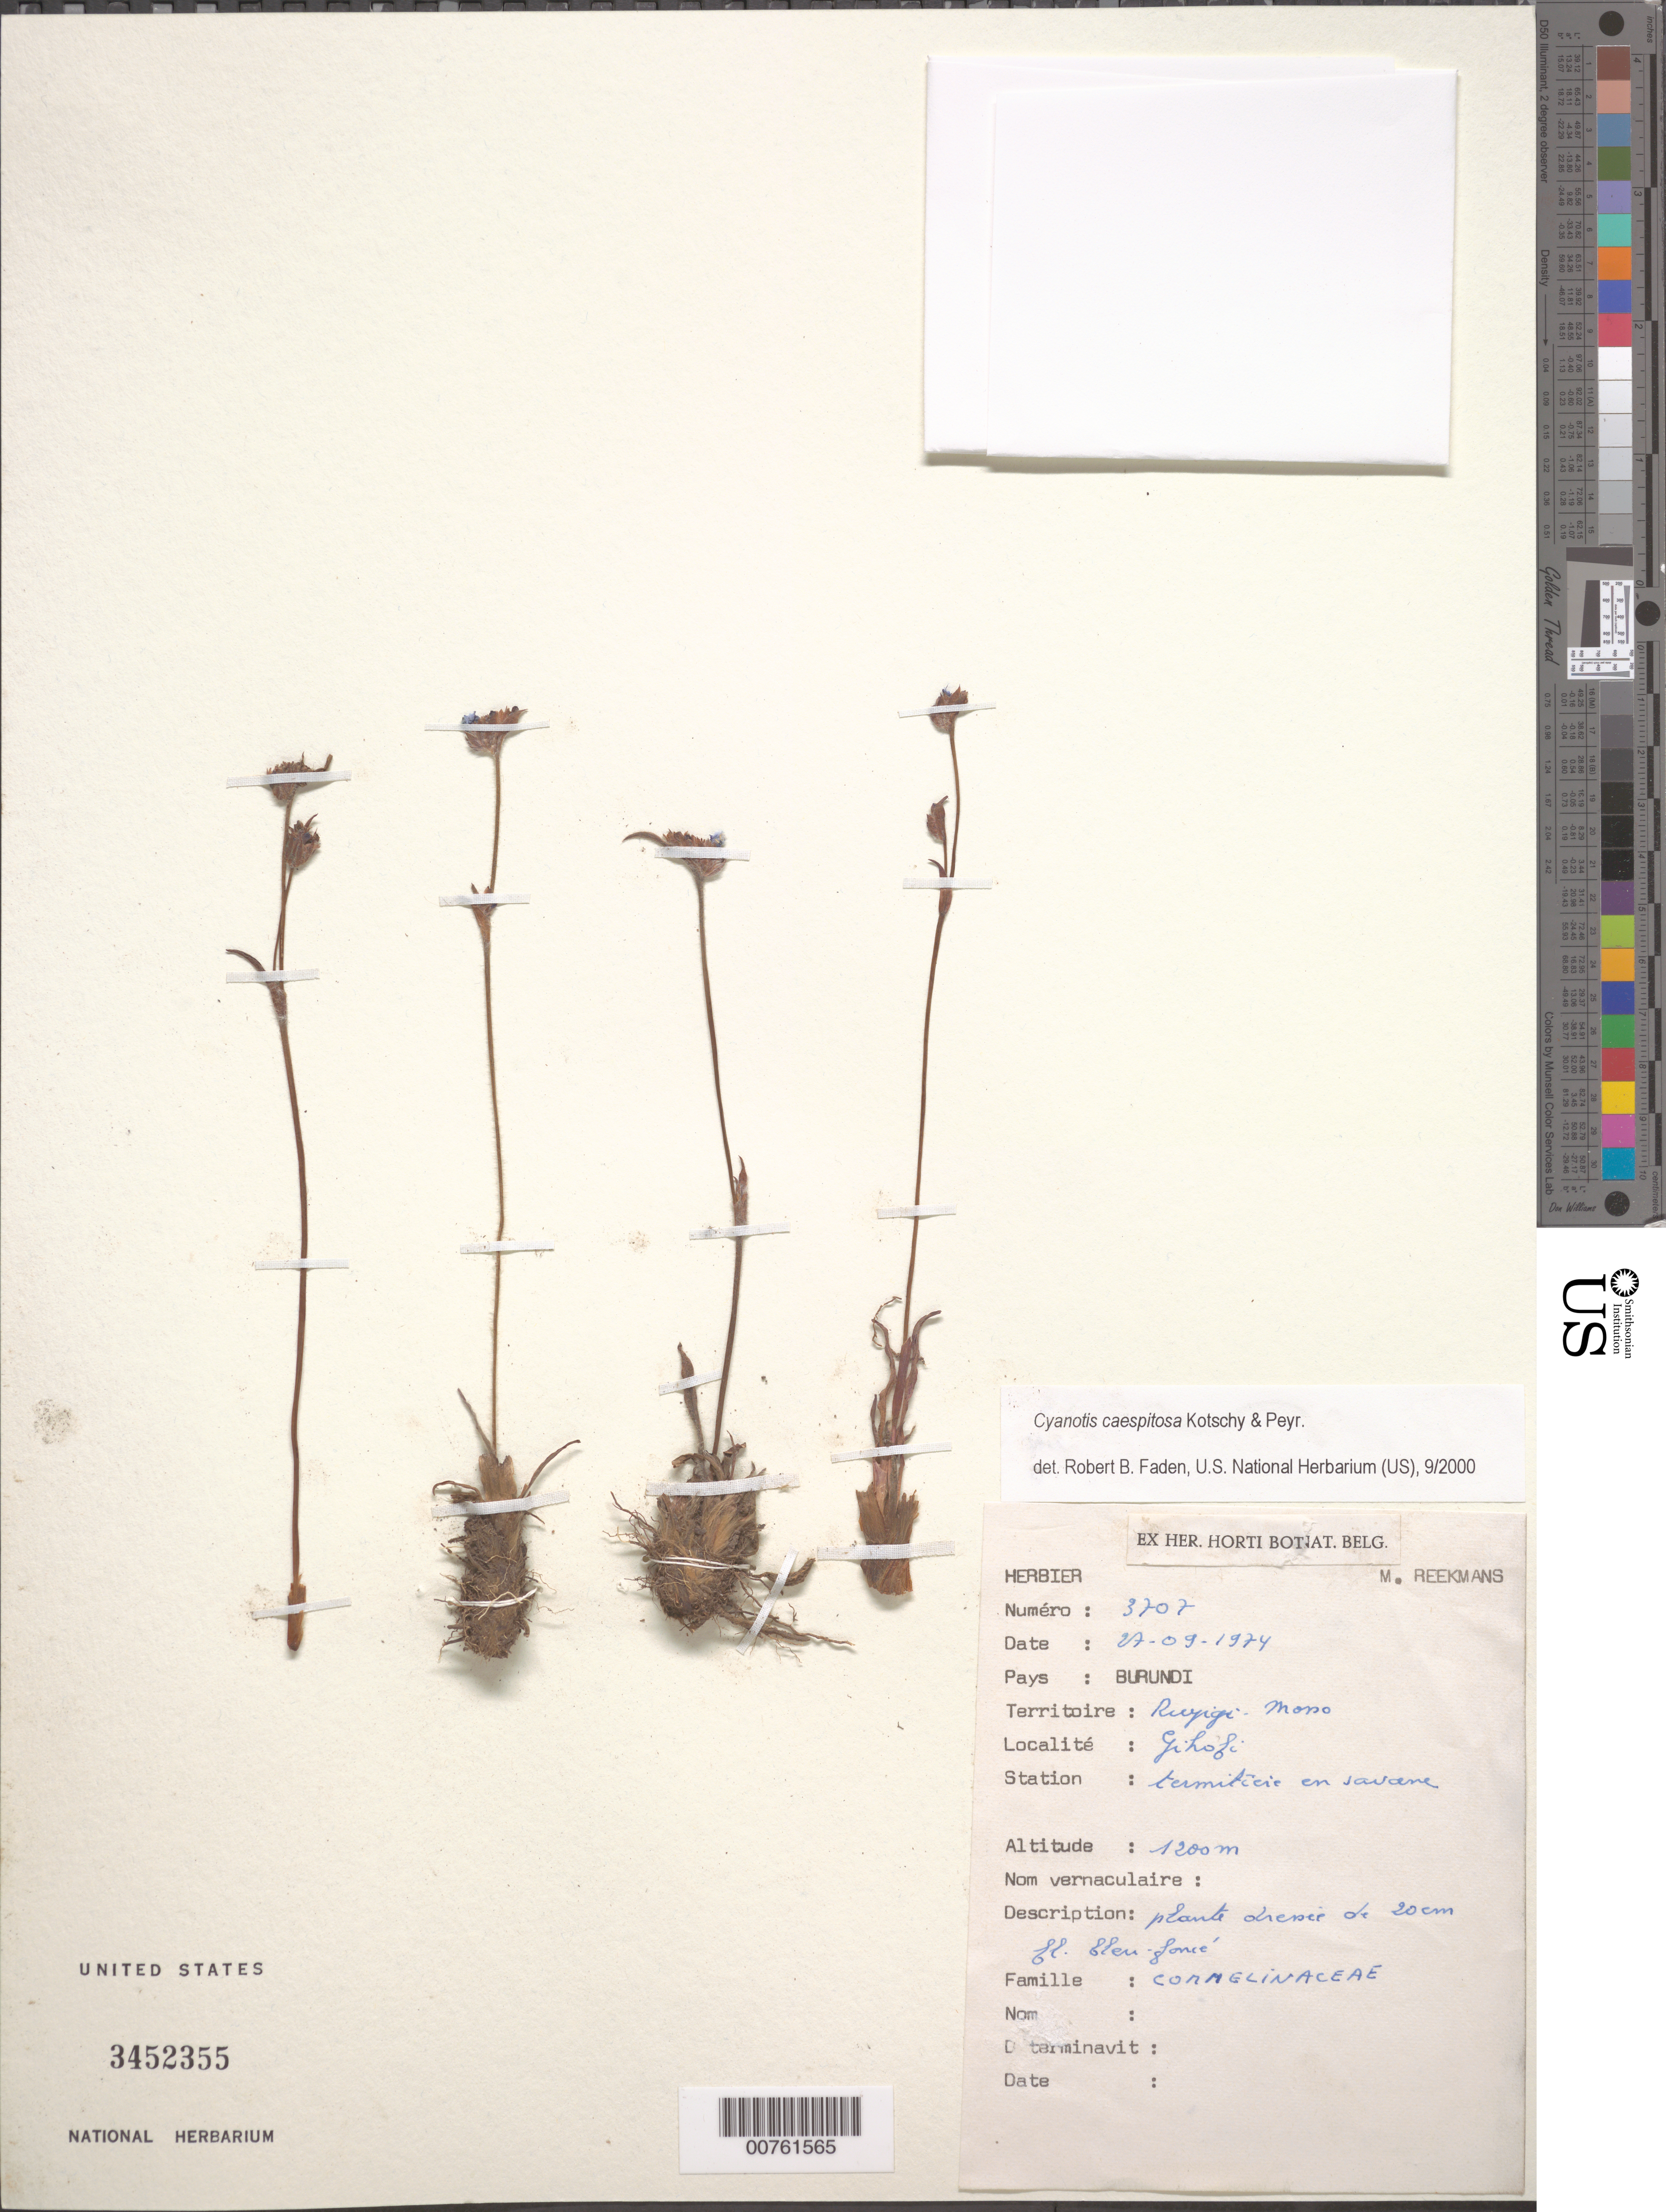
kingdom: Plantae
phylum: Tracheophyta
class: Liliopsida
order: Commelinales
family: Commelinaceae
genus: Cyanotis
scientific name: Cyanotis caespitosa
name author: Kotschy & Peyr.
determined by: Faden, Robert B., (US), Smithsonian Institution - National Museum of Natural History (UNITED STATES)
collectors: M. Reekmans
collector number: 3707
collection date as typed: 27 Sep 1974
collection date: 1974-09-27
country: Burundi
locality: Riuyigi Mono, Gihofi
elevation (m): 1200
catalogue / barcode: US 3452355